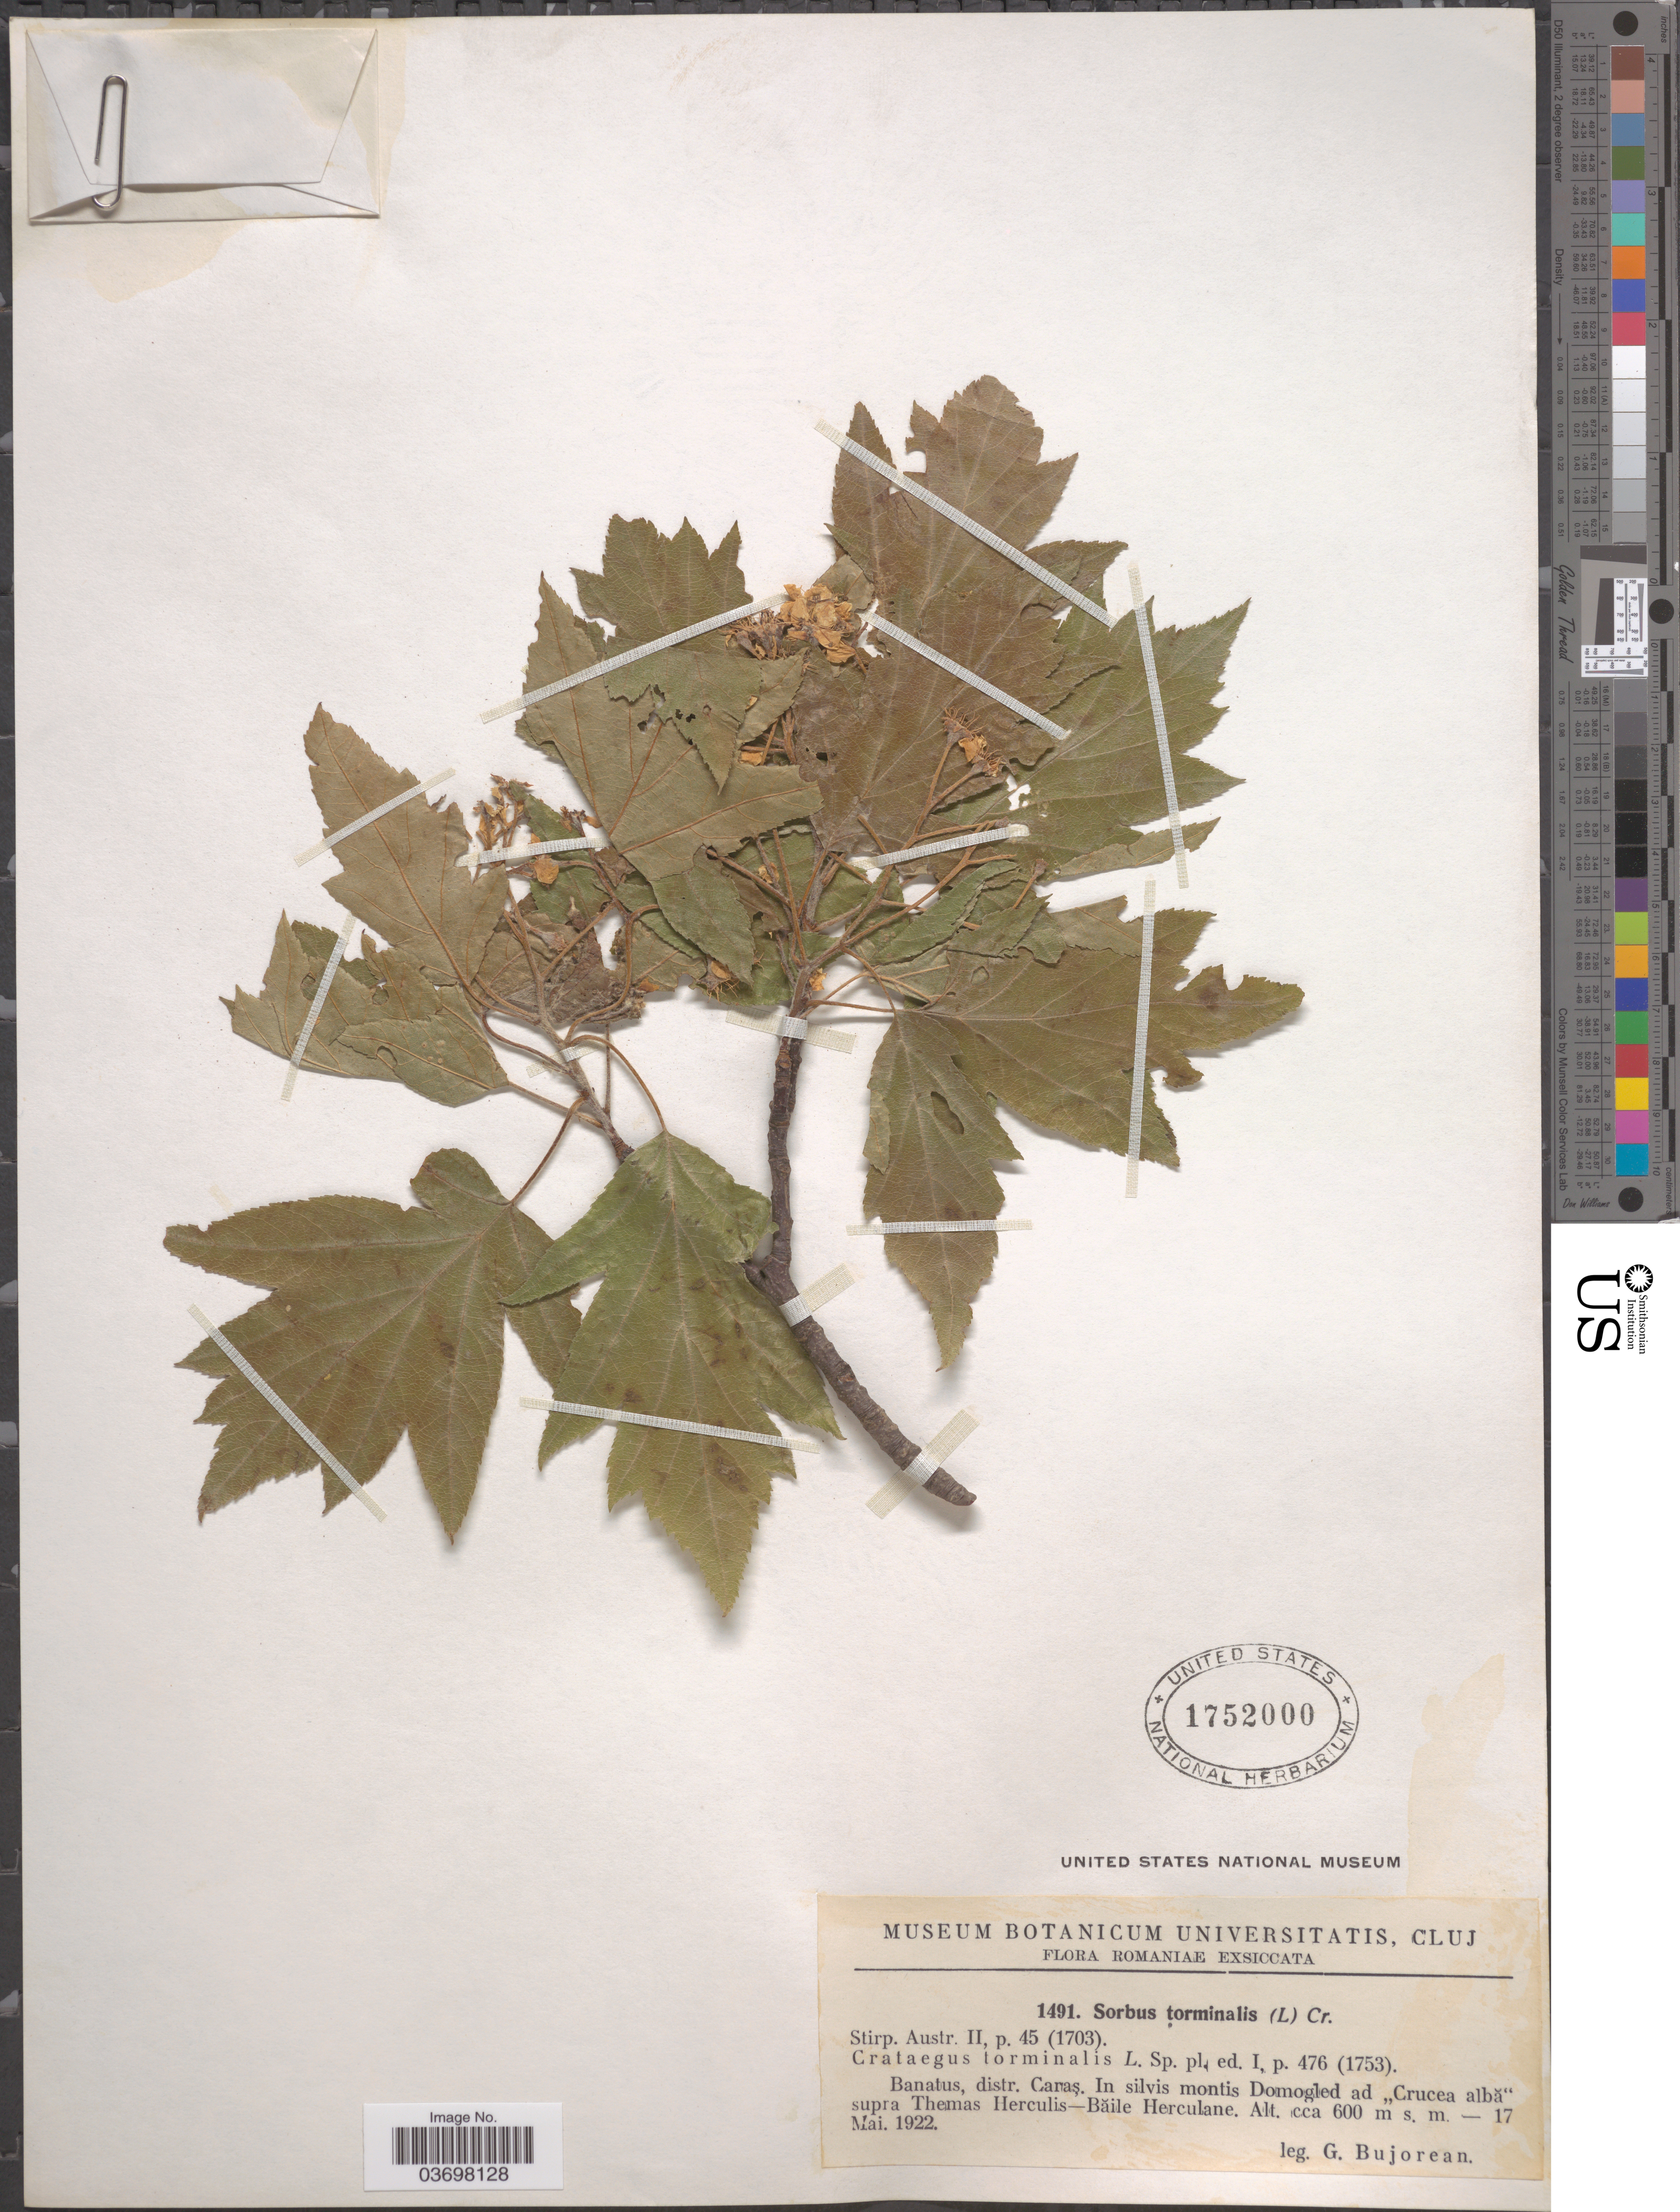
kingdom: Plantae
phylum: Tracheophyta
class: Magnoliopsida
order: Rosales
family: Rosaceae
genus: Sorbus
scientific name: Sorbus torminalis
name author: (L.) Crantz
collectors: G. Bujorean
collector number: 1491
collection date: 1922-05-17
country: Romania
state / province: Caras-Severin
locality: Banatus, distr. Caraş. In silvis montis Domogled ad "Crucea albă" supra Themas Herculis-Băile Herculane.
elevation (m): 600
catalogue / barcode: US 1752000